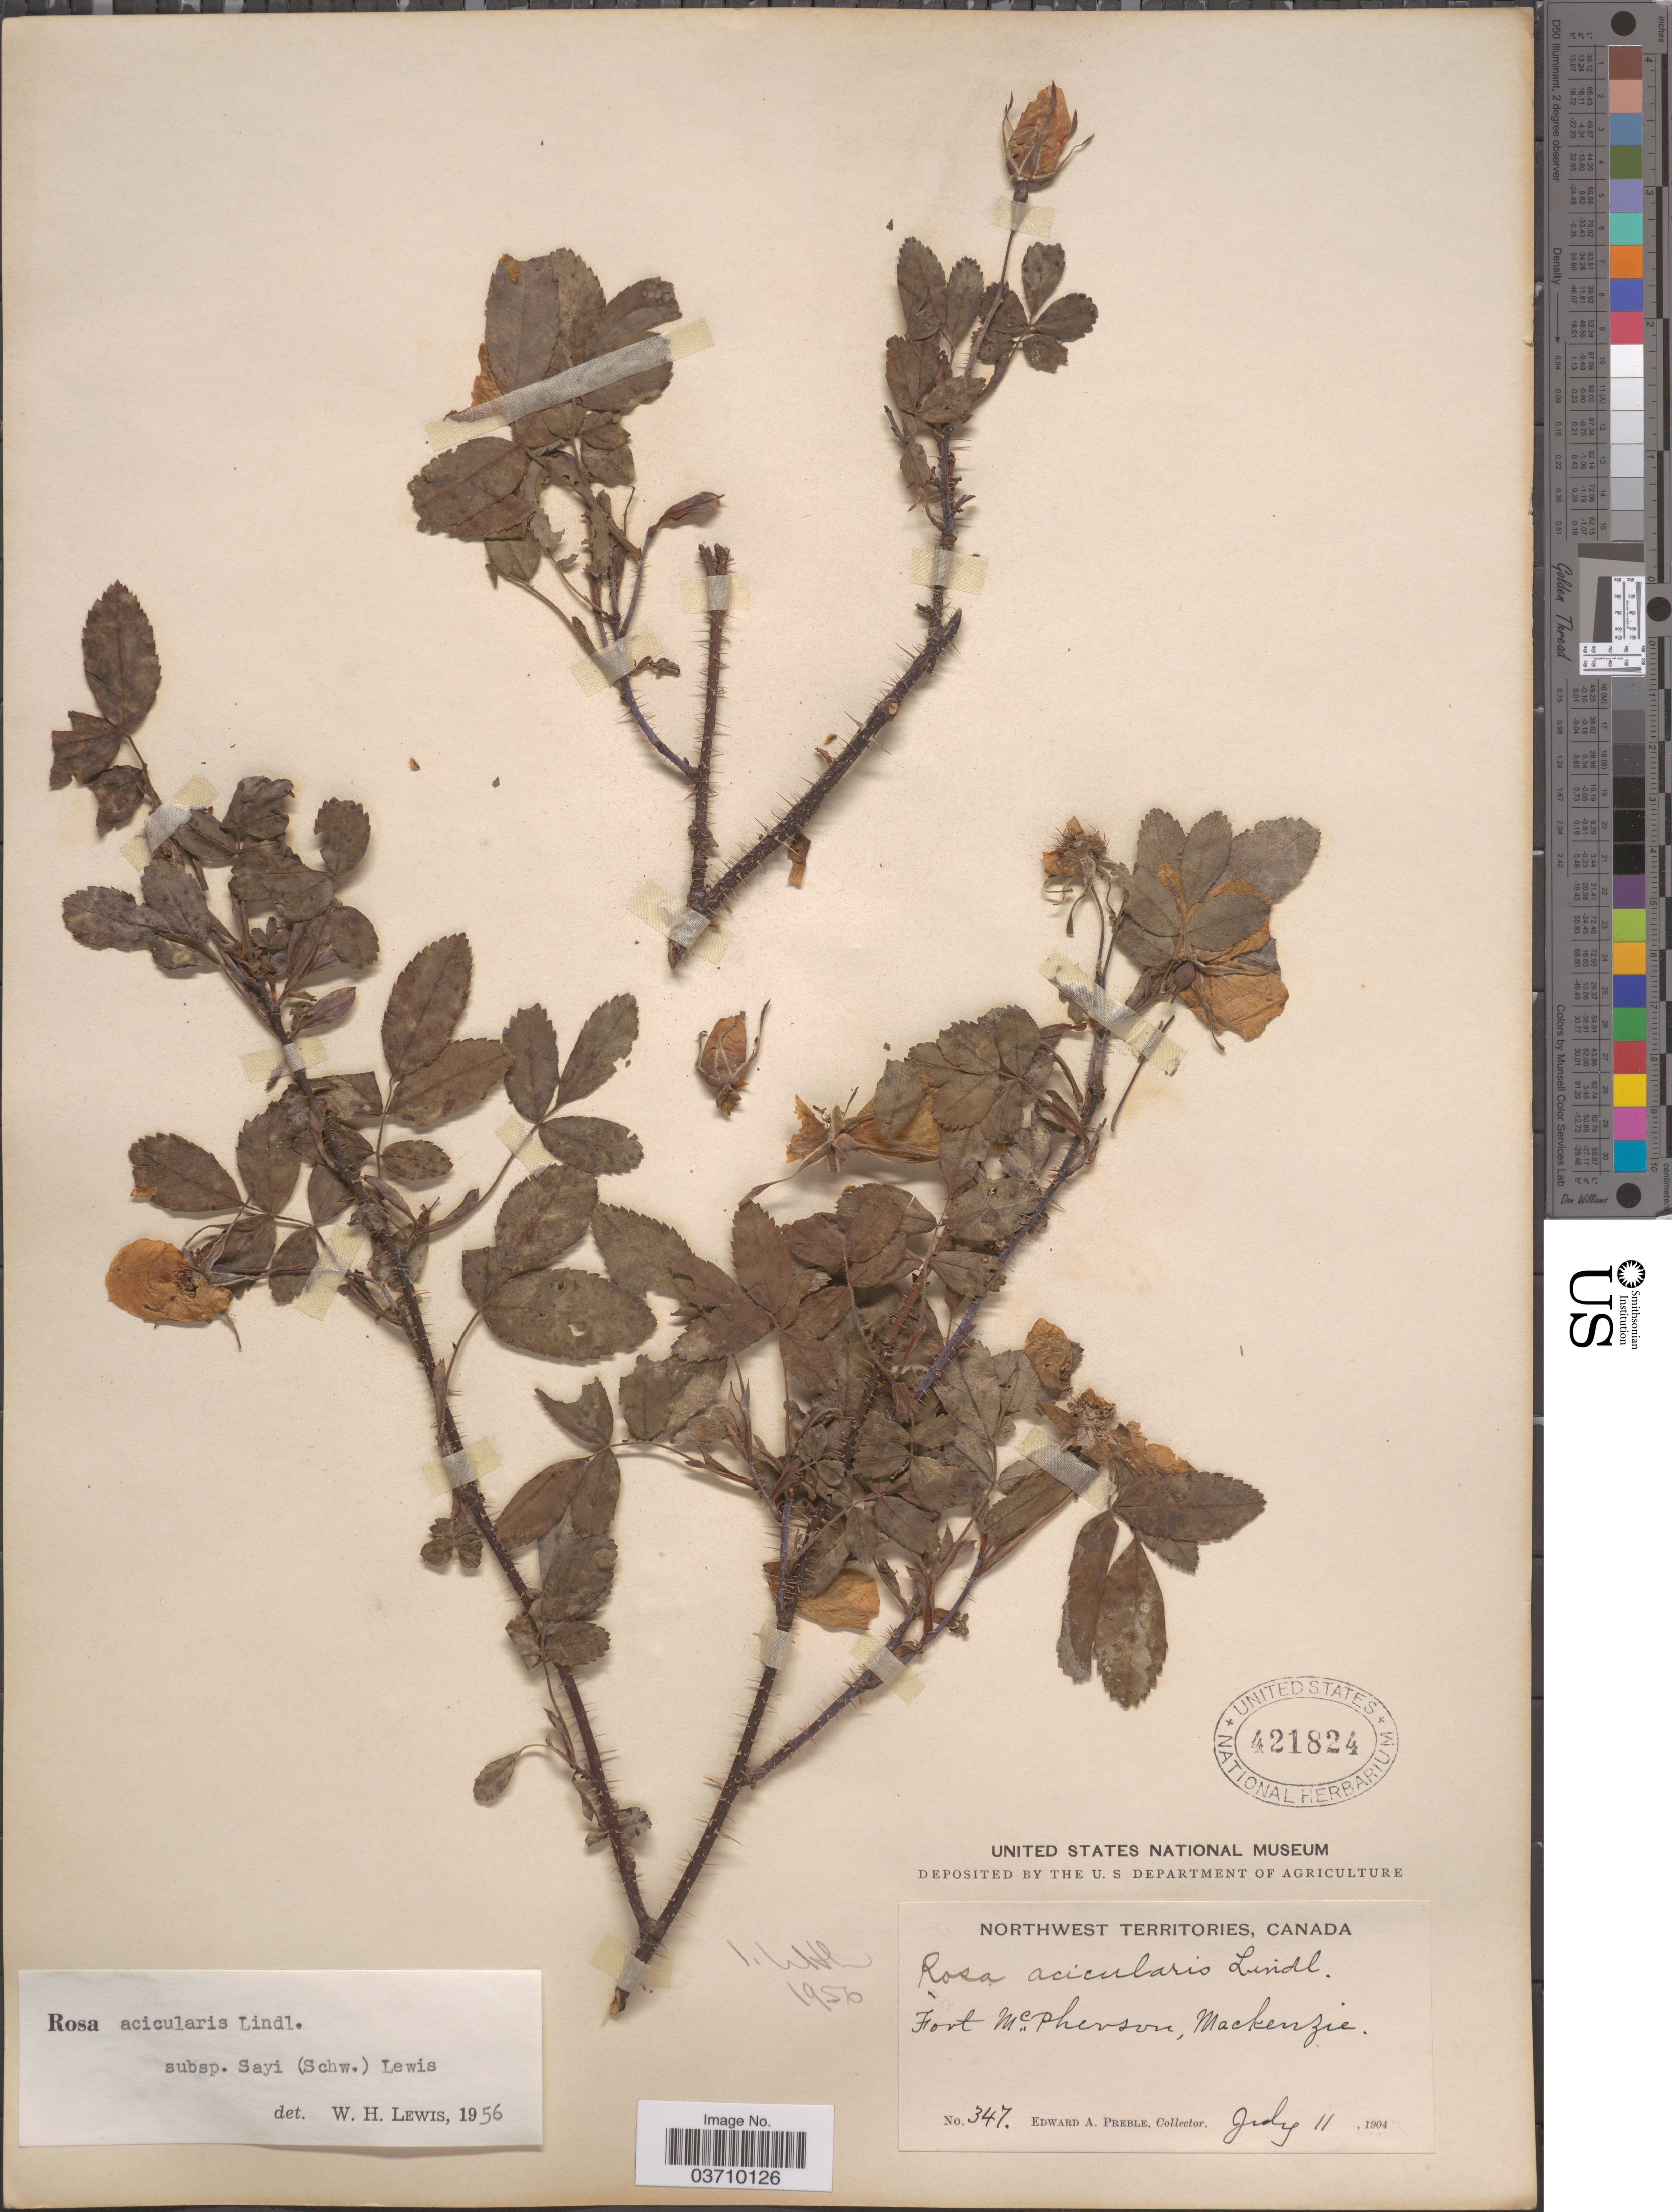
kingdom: Plantae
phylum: Tracheophyta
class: Magnoliopsida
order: Rosales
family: Rosaceae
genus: Rosa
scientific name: Rosa acicularis var. sayi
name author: (Schwein.) Rehder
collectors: E. Preble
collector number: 347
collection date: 1904-07-11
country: Canada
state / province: Northwest Territories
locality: Fort McPherson, Mackenzie.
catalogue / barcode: US 421824